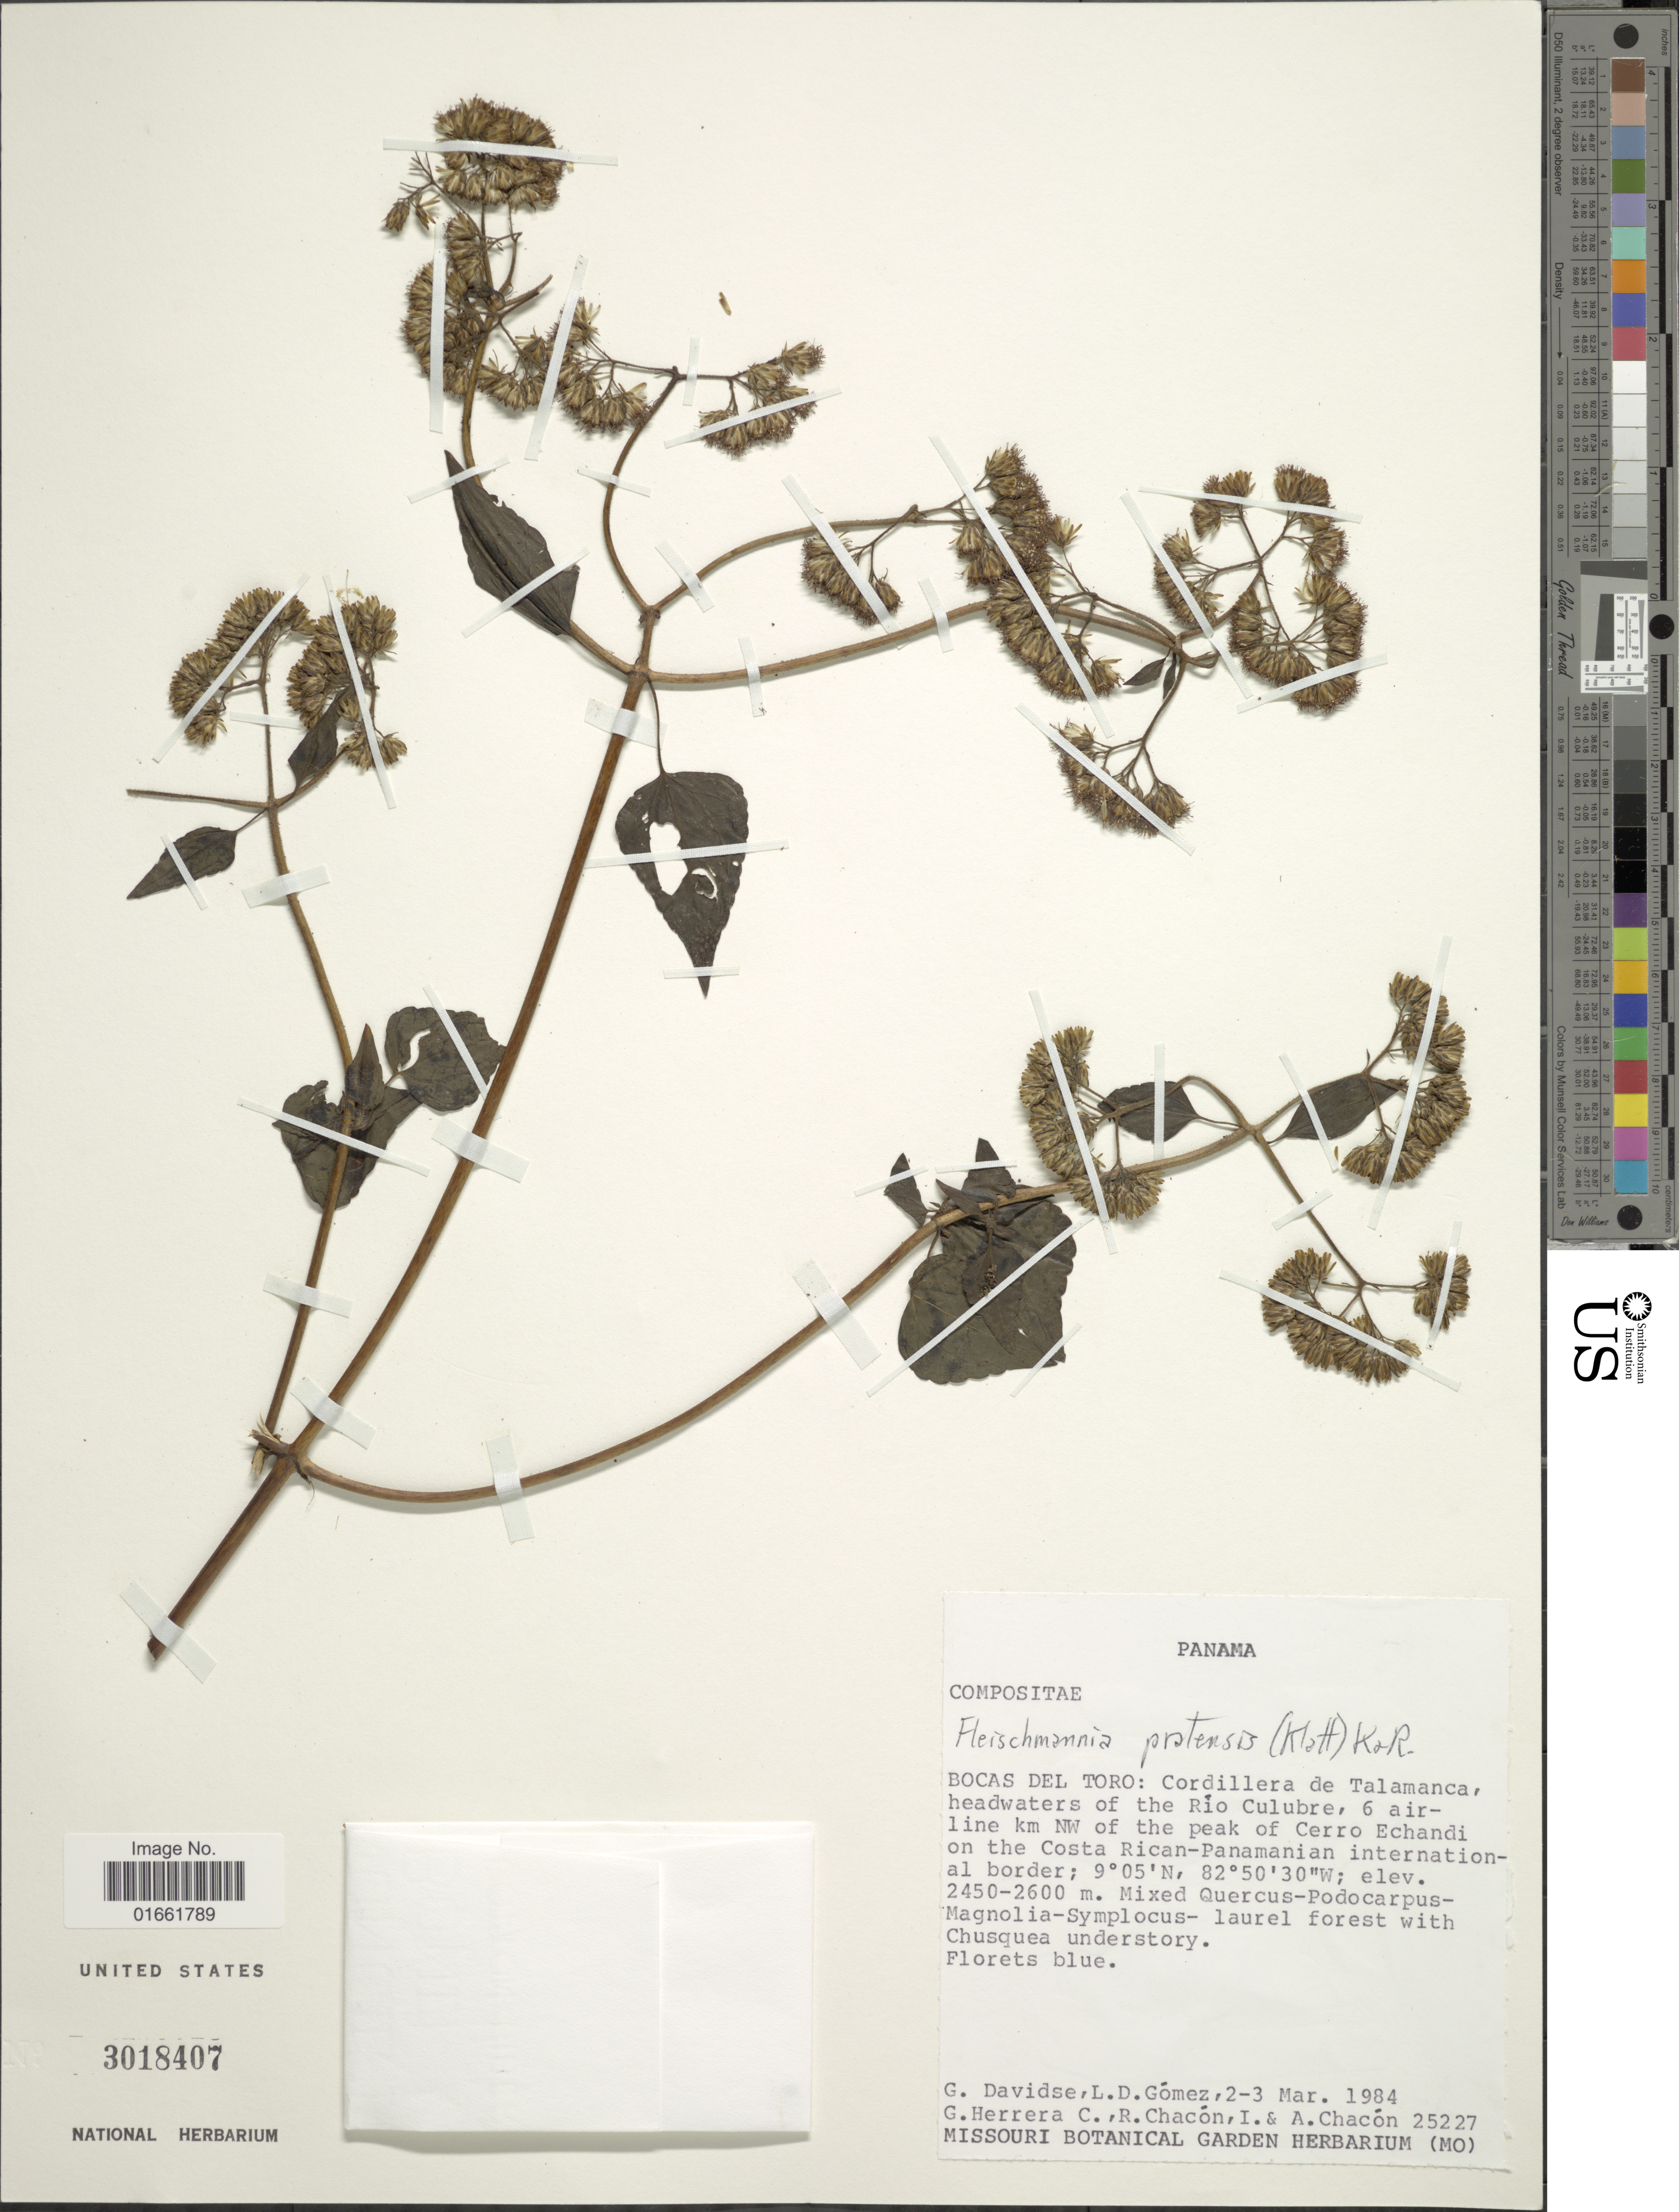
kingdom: Plantae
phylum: Tracheophyta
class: Magnoliopsida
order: Asterales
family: Asteraceae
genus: Fleischmannia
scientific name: Fleischmannia pratensis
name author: (Klatt) R.M. King & H. Rob.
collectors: G. Davidse, L. Gomez, G. Herrera, C. Chacon & A. Chacón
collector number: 25227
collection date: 1984-03-02/1984-03-03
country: Panama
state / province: Bocas del Toro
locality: Bocas del Toro: Cordillera de Talamanca, headwaters of the Rio Culubre, 6 airline km NW of the peak of Cerro Echandi on the Costa Rican-Panamanian international border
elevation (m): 2450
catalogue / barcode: US 3018407